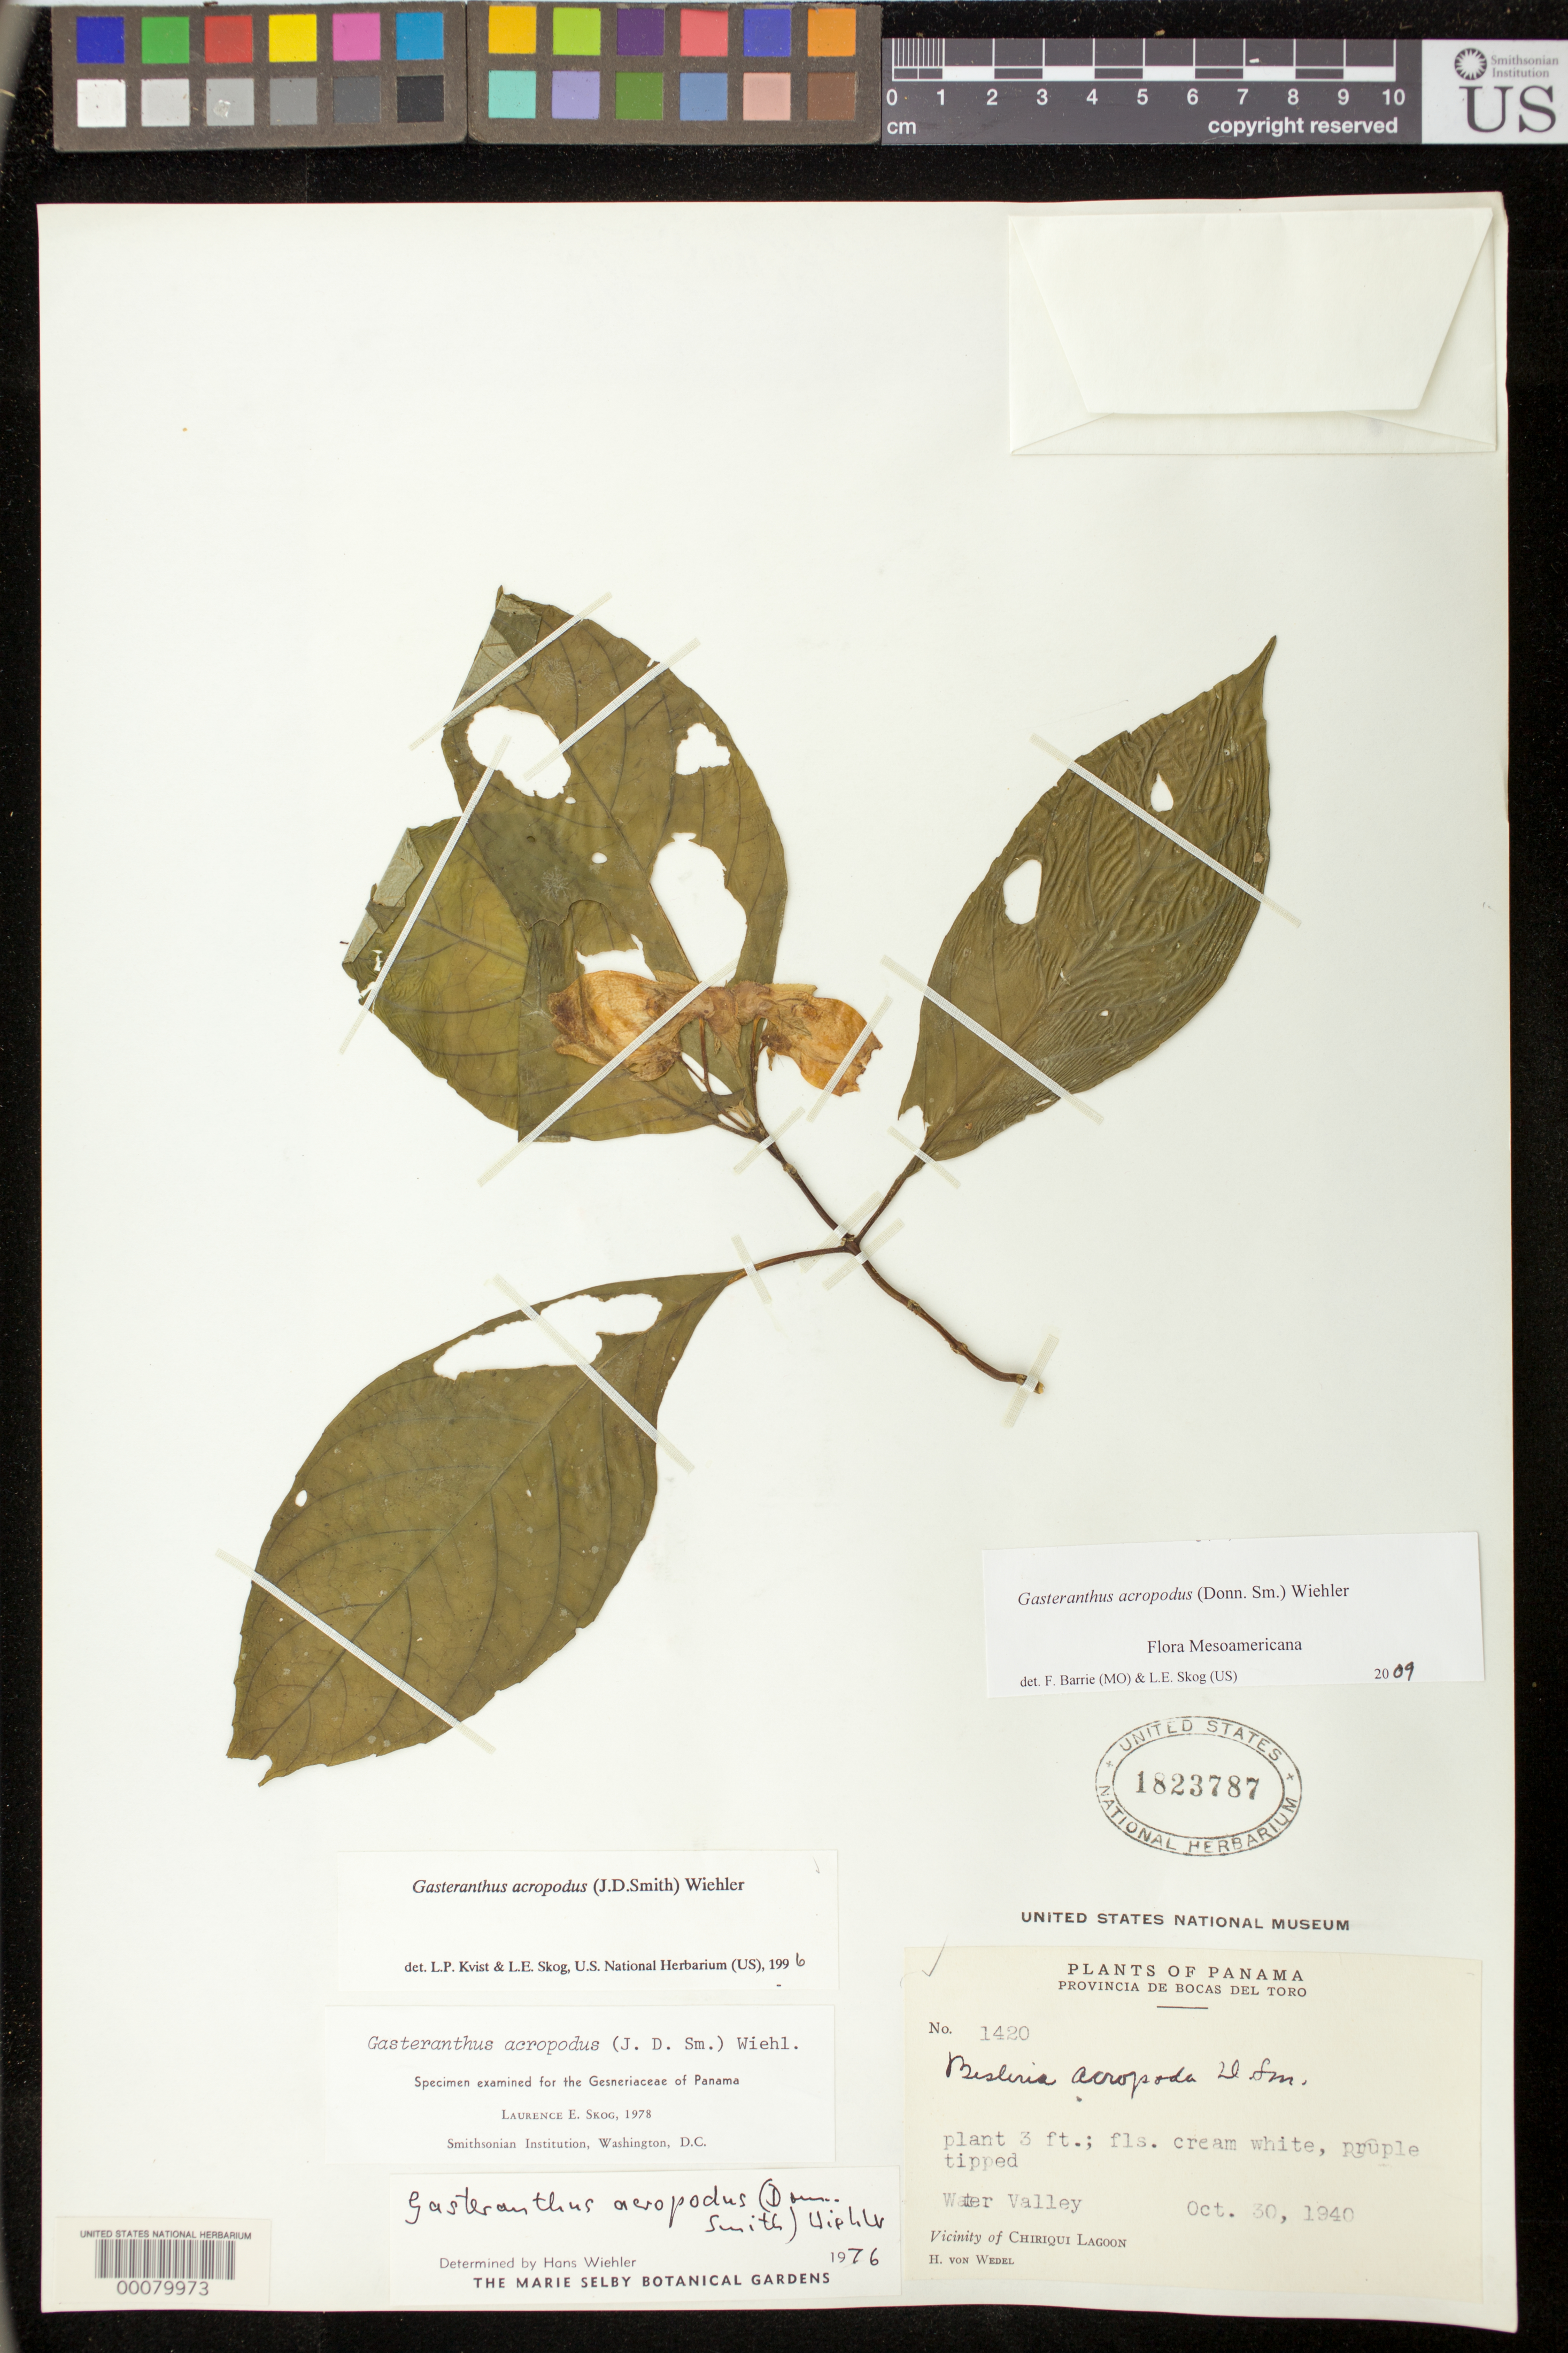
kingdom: Plantae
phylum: Tracheophyta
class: Magnoliopsida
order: Lamiales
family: Gesneriaceae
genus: Gasteranthus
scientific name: Gasteranthus acropodus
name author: (Donn. Sm.) Wiehler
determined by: Skog, Laurence E.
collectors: H. von Wedel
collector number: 1420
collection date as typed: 30 Oct 1940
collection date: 1940-10-30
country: Panama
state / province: Bocas del Toro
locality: Vicinity of Chiriqui Lagoon, Water Valley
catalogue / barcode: US 1823787